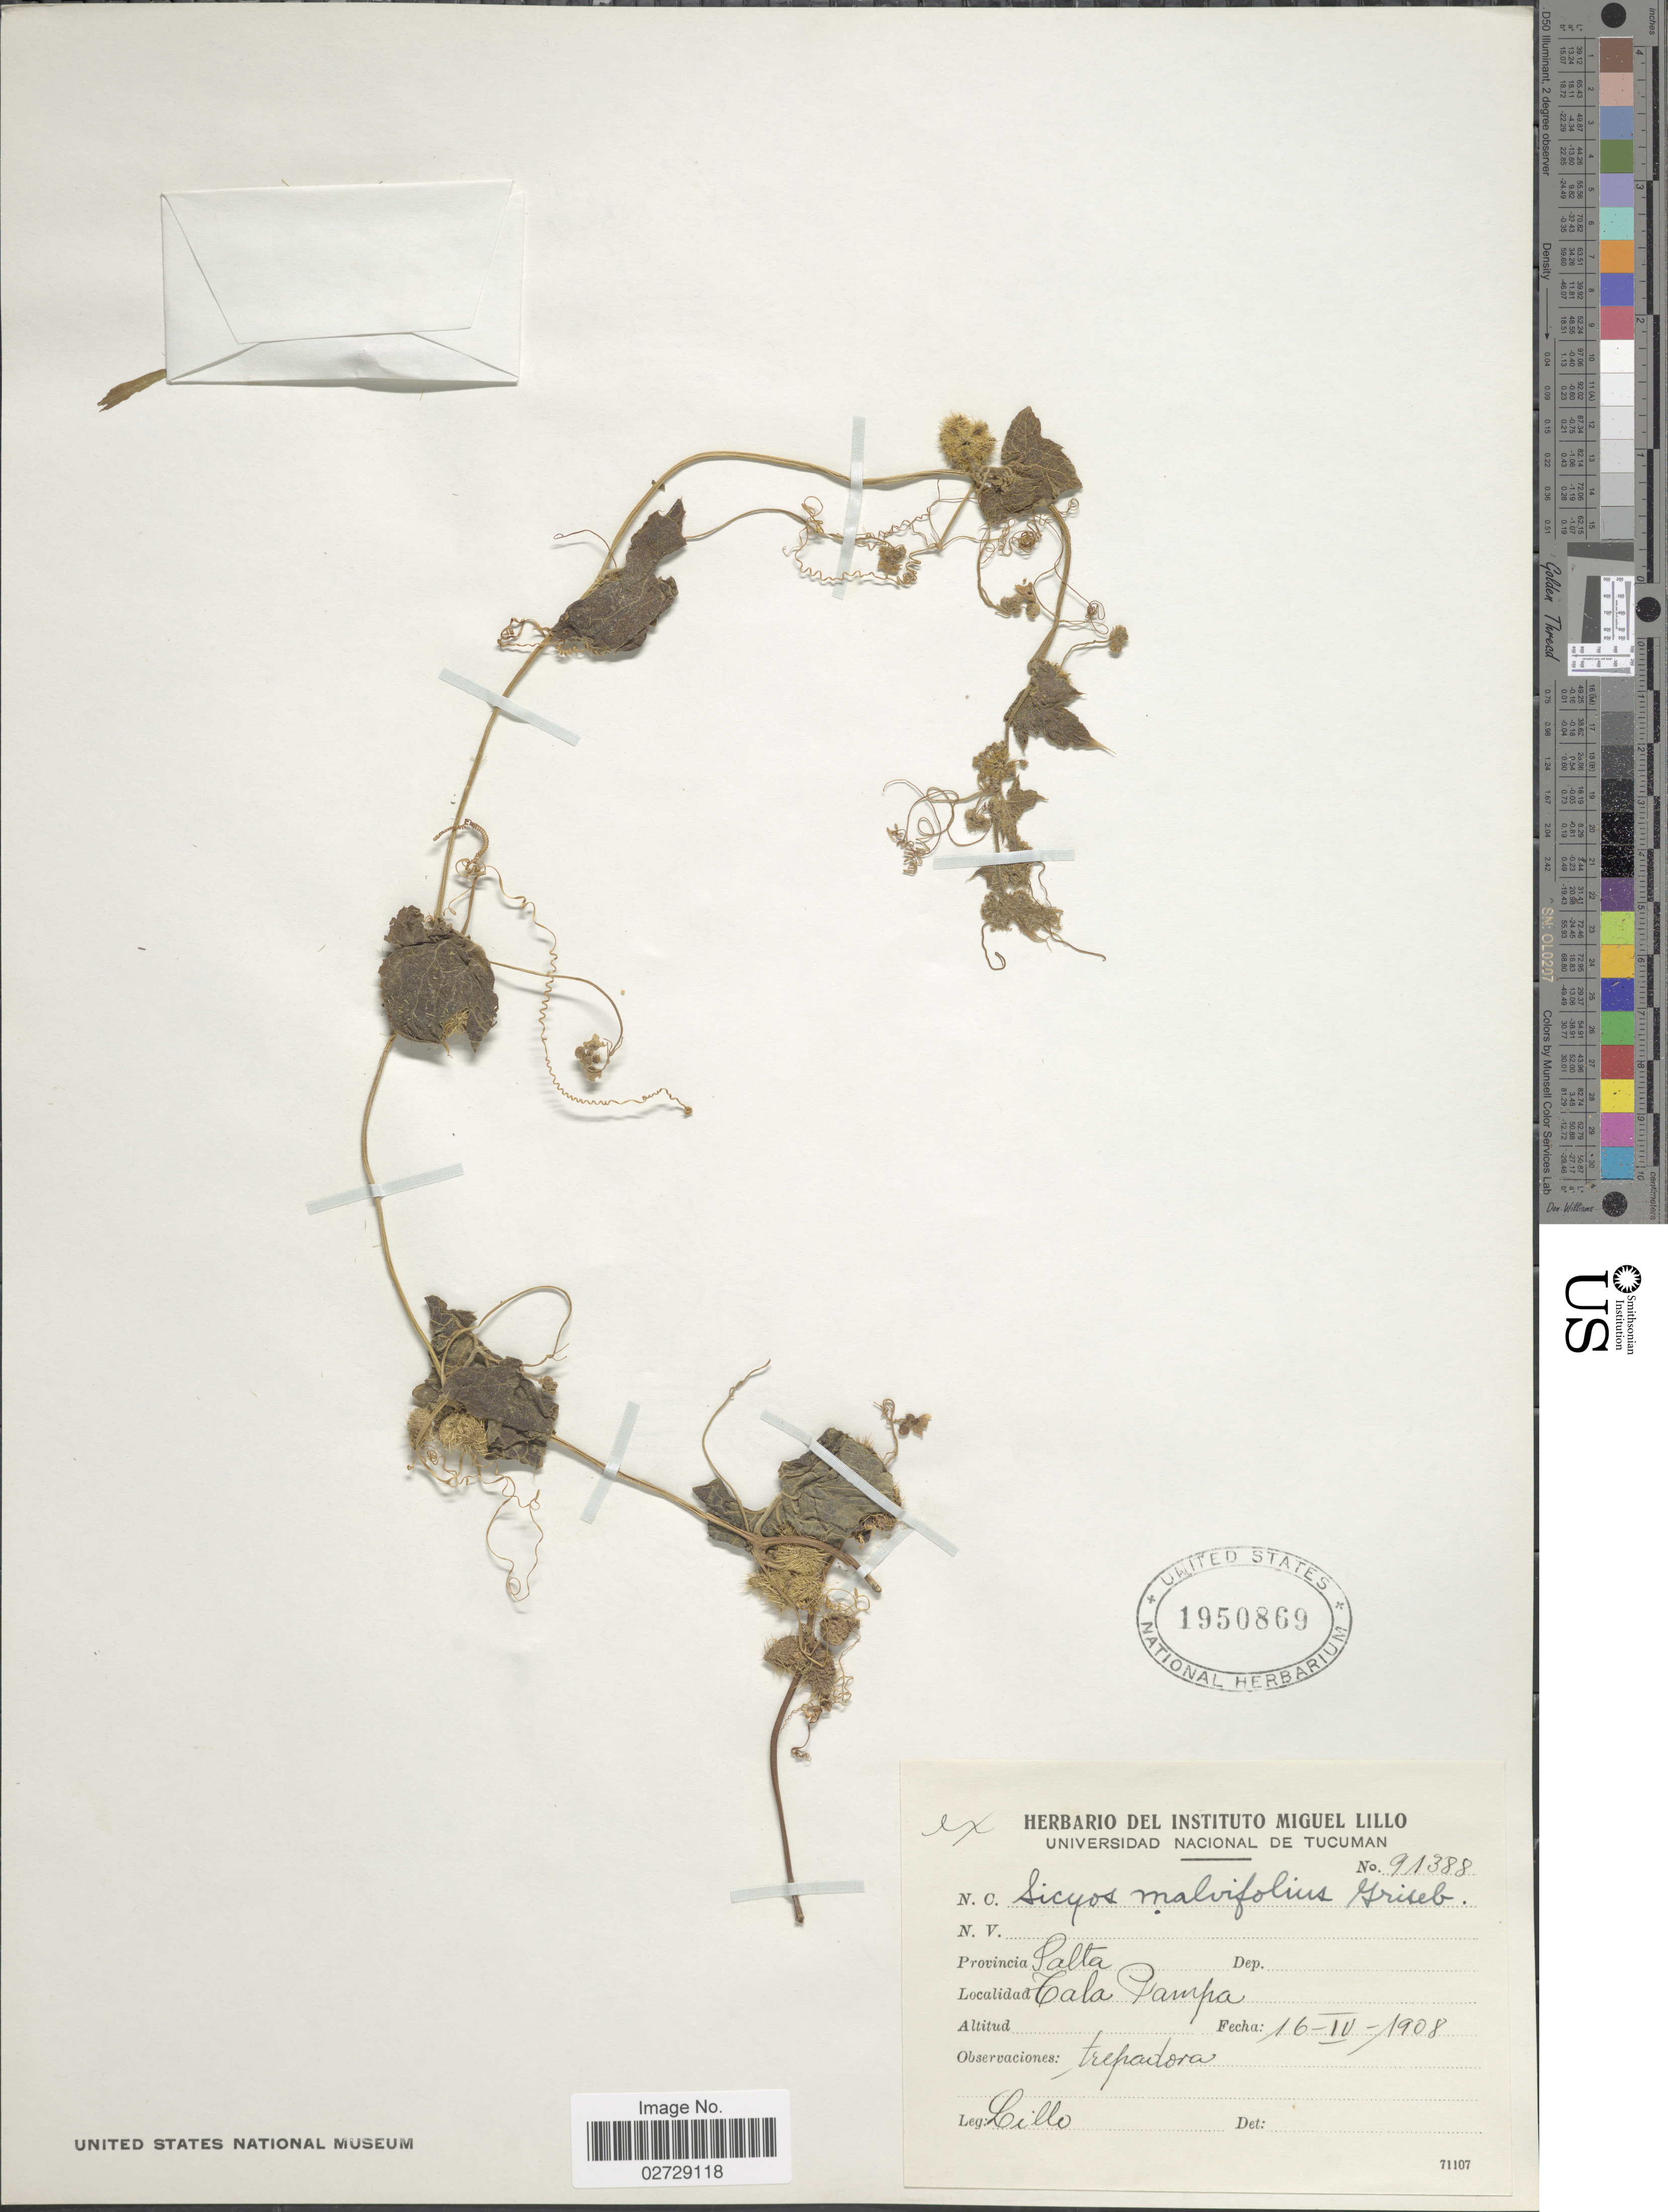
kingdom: Plantae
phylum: Tracheophyta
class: Magnoliopsida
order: Cucurbitales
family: Cucurbitaceae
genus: Sicyos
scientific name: Sicyos malvifolius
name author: Griseb.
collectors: M. Lillo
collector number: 91388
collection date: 1908-04-16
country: Argentina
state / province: Salta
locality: Provincia Salta, Talapampa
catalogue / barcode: US 1950869